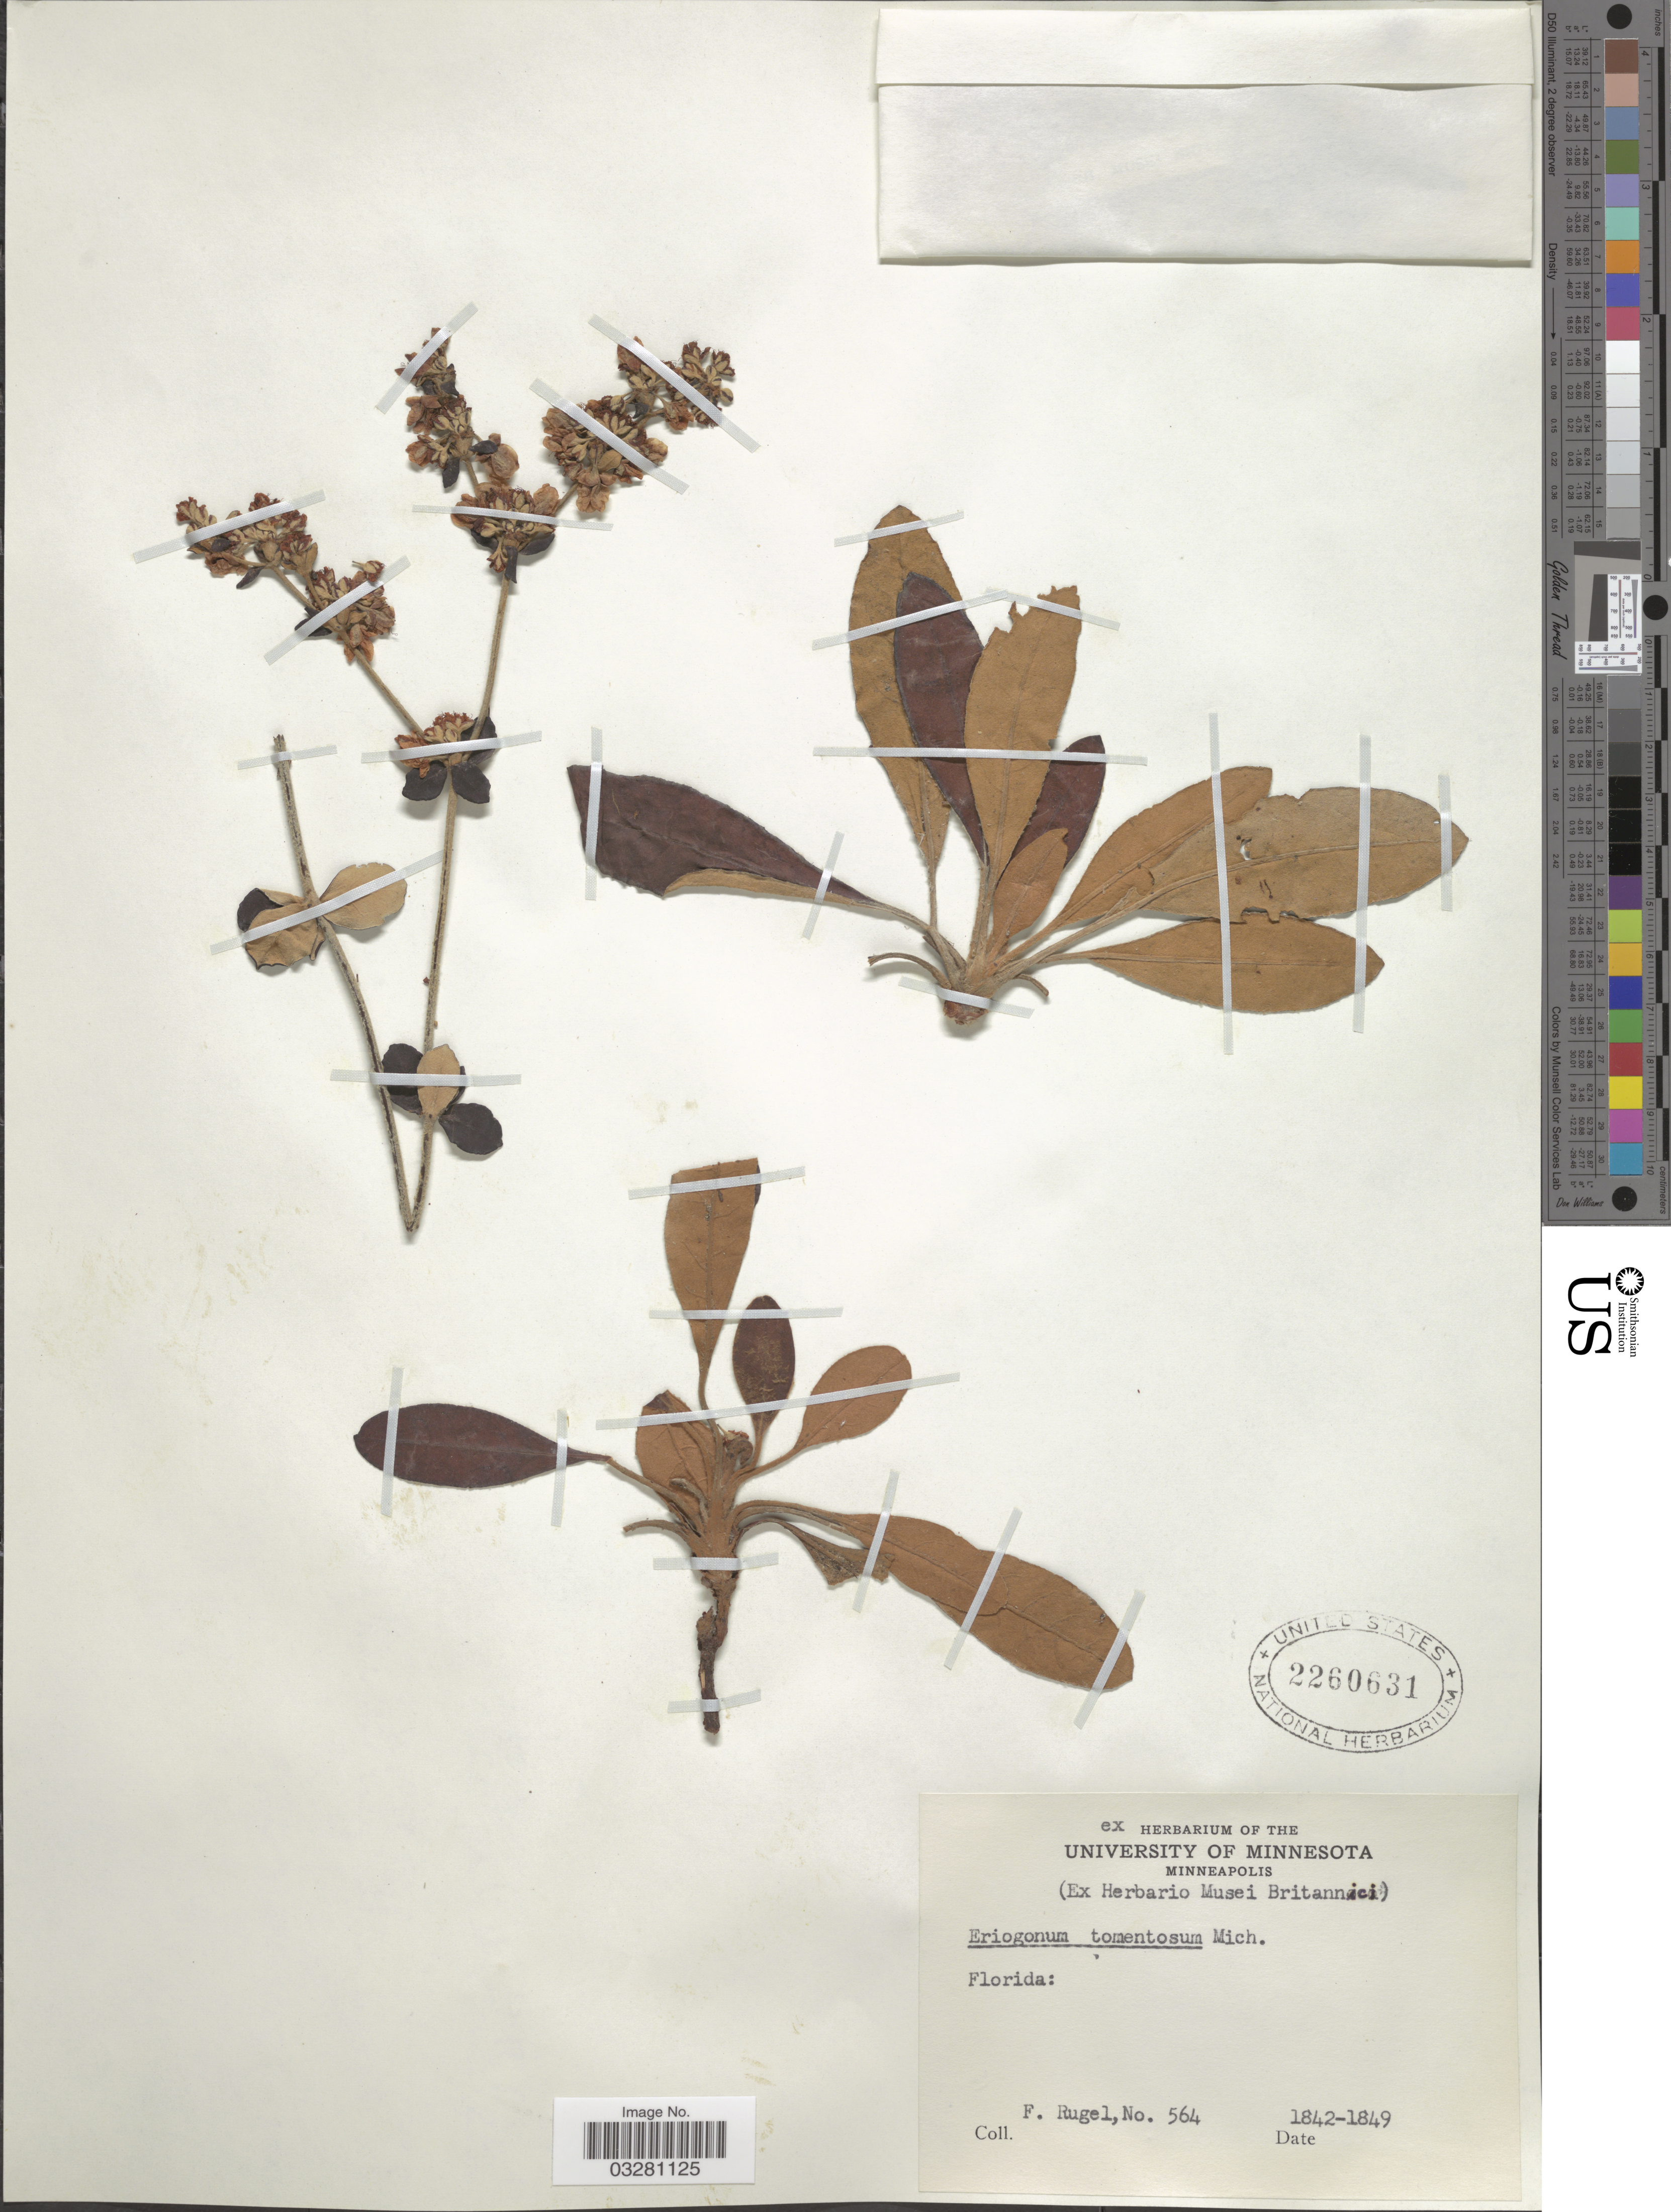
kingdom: Plantae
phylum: Tracheophyta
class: Magnoliopsida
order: Caryophyllales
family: Polygonaceae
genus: Eriogonum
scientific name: Eriogonum tomentosum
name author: Michx.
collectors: F. Rugel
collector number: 564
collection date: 1842/1849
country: United States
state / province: Florida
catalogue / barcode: US 2260631